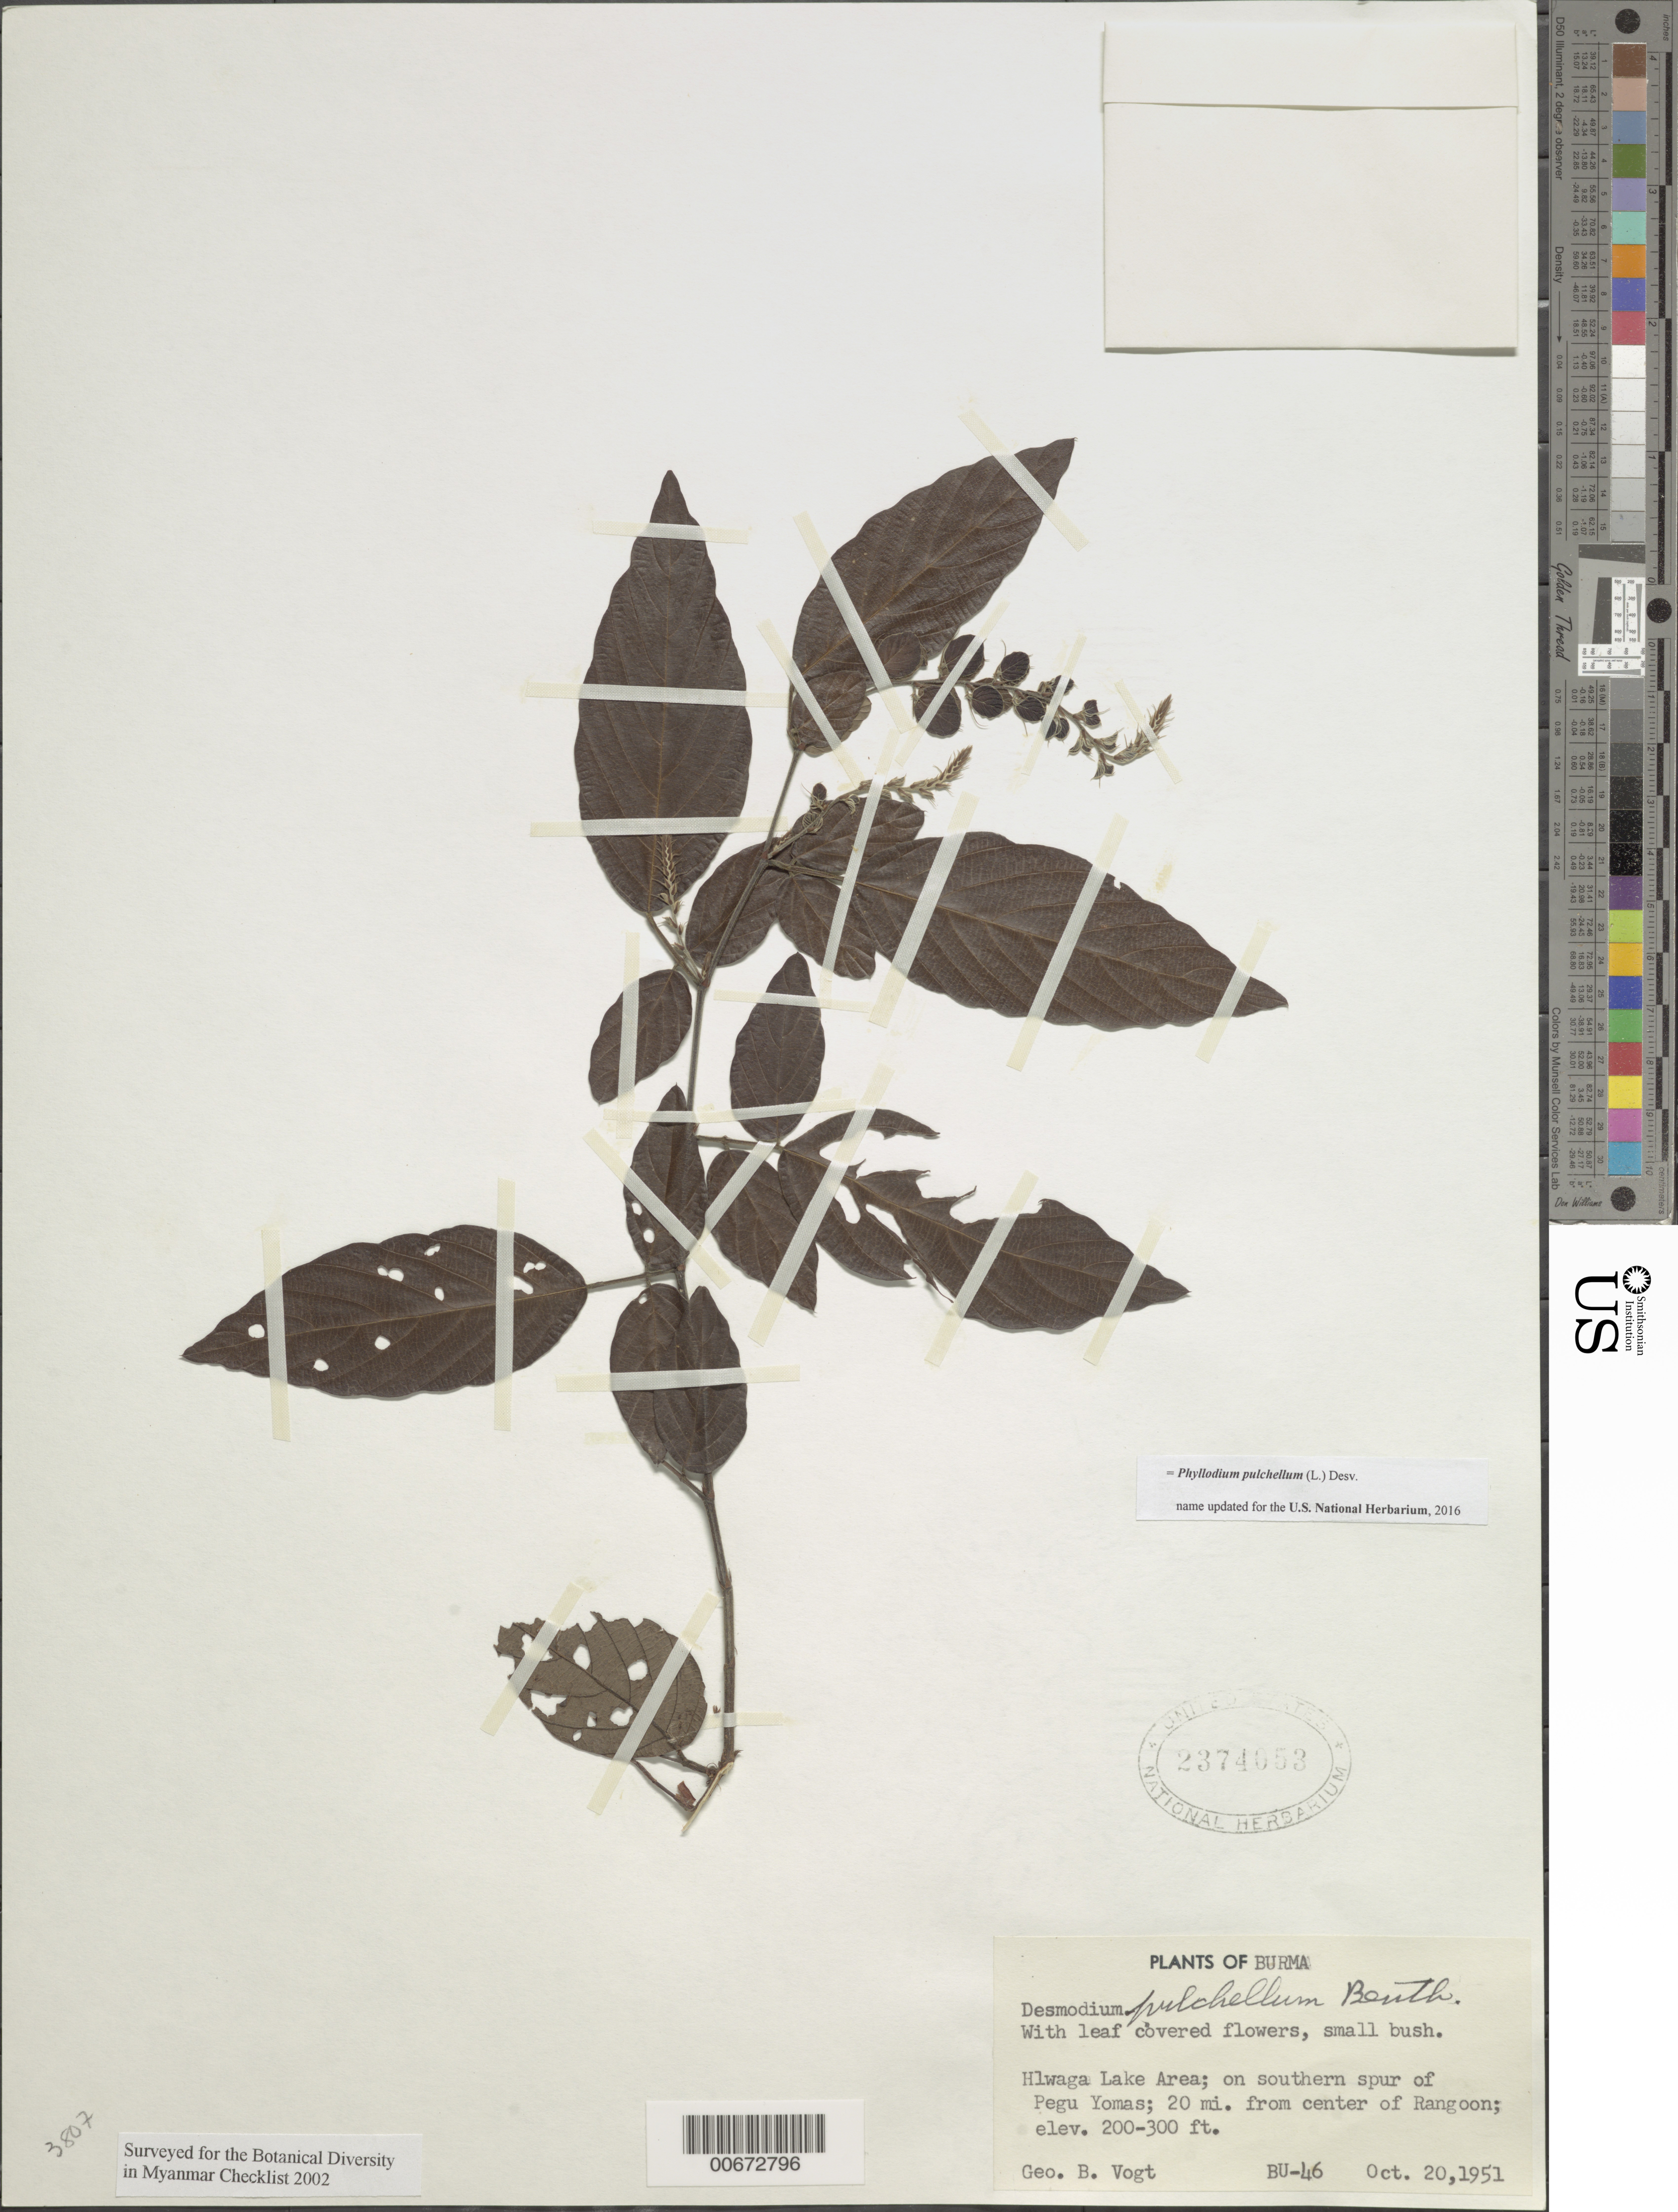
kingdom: Plantae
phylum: Tracheophyta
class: Magnoliopsida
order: Fabales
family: Fabaceae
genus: Phyllodium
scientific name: Phyllodium pulchellum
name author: (L.) Desv.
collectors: G. Vogt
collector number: BU-146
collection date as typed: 20 Oct 1951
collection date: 1951-10-20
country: Myanmar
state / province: Bago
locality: Hlwaga Lake area, on southern spur of Pegu Yomas.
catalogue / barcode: US 2374053